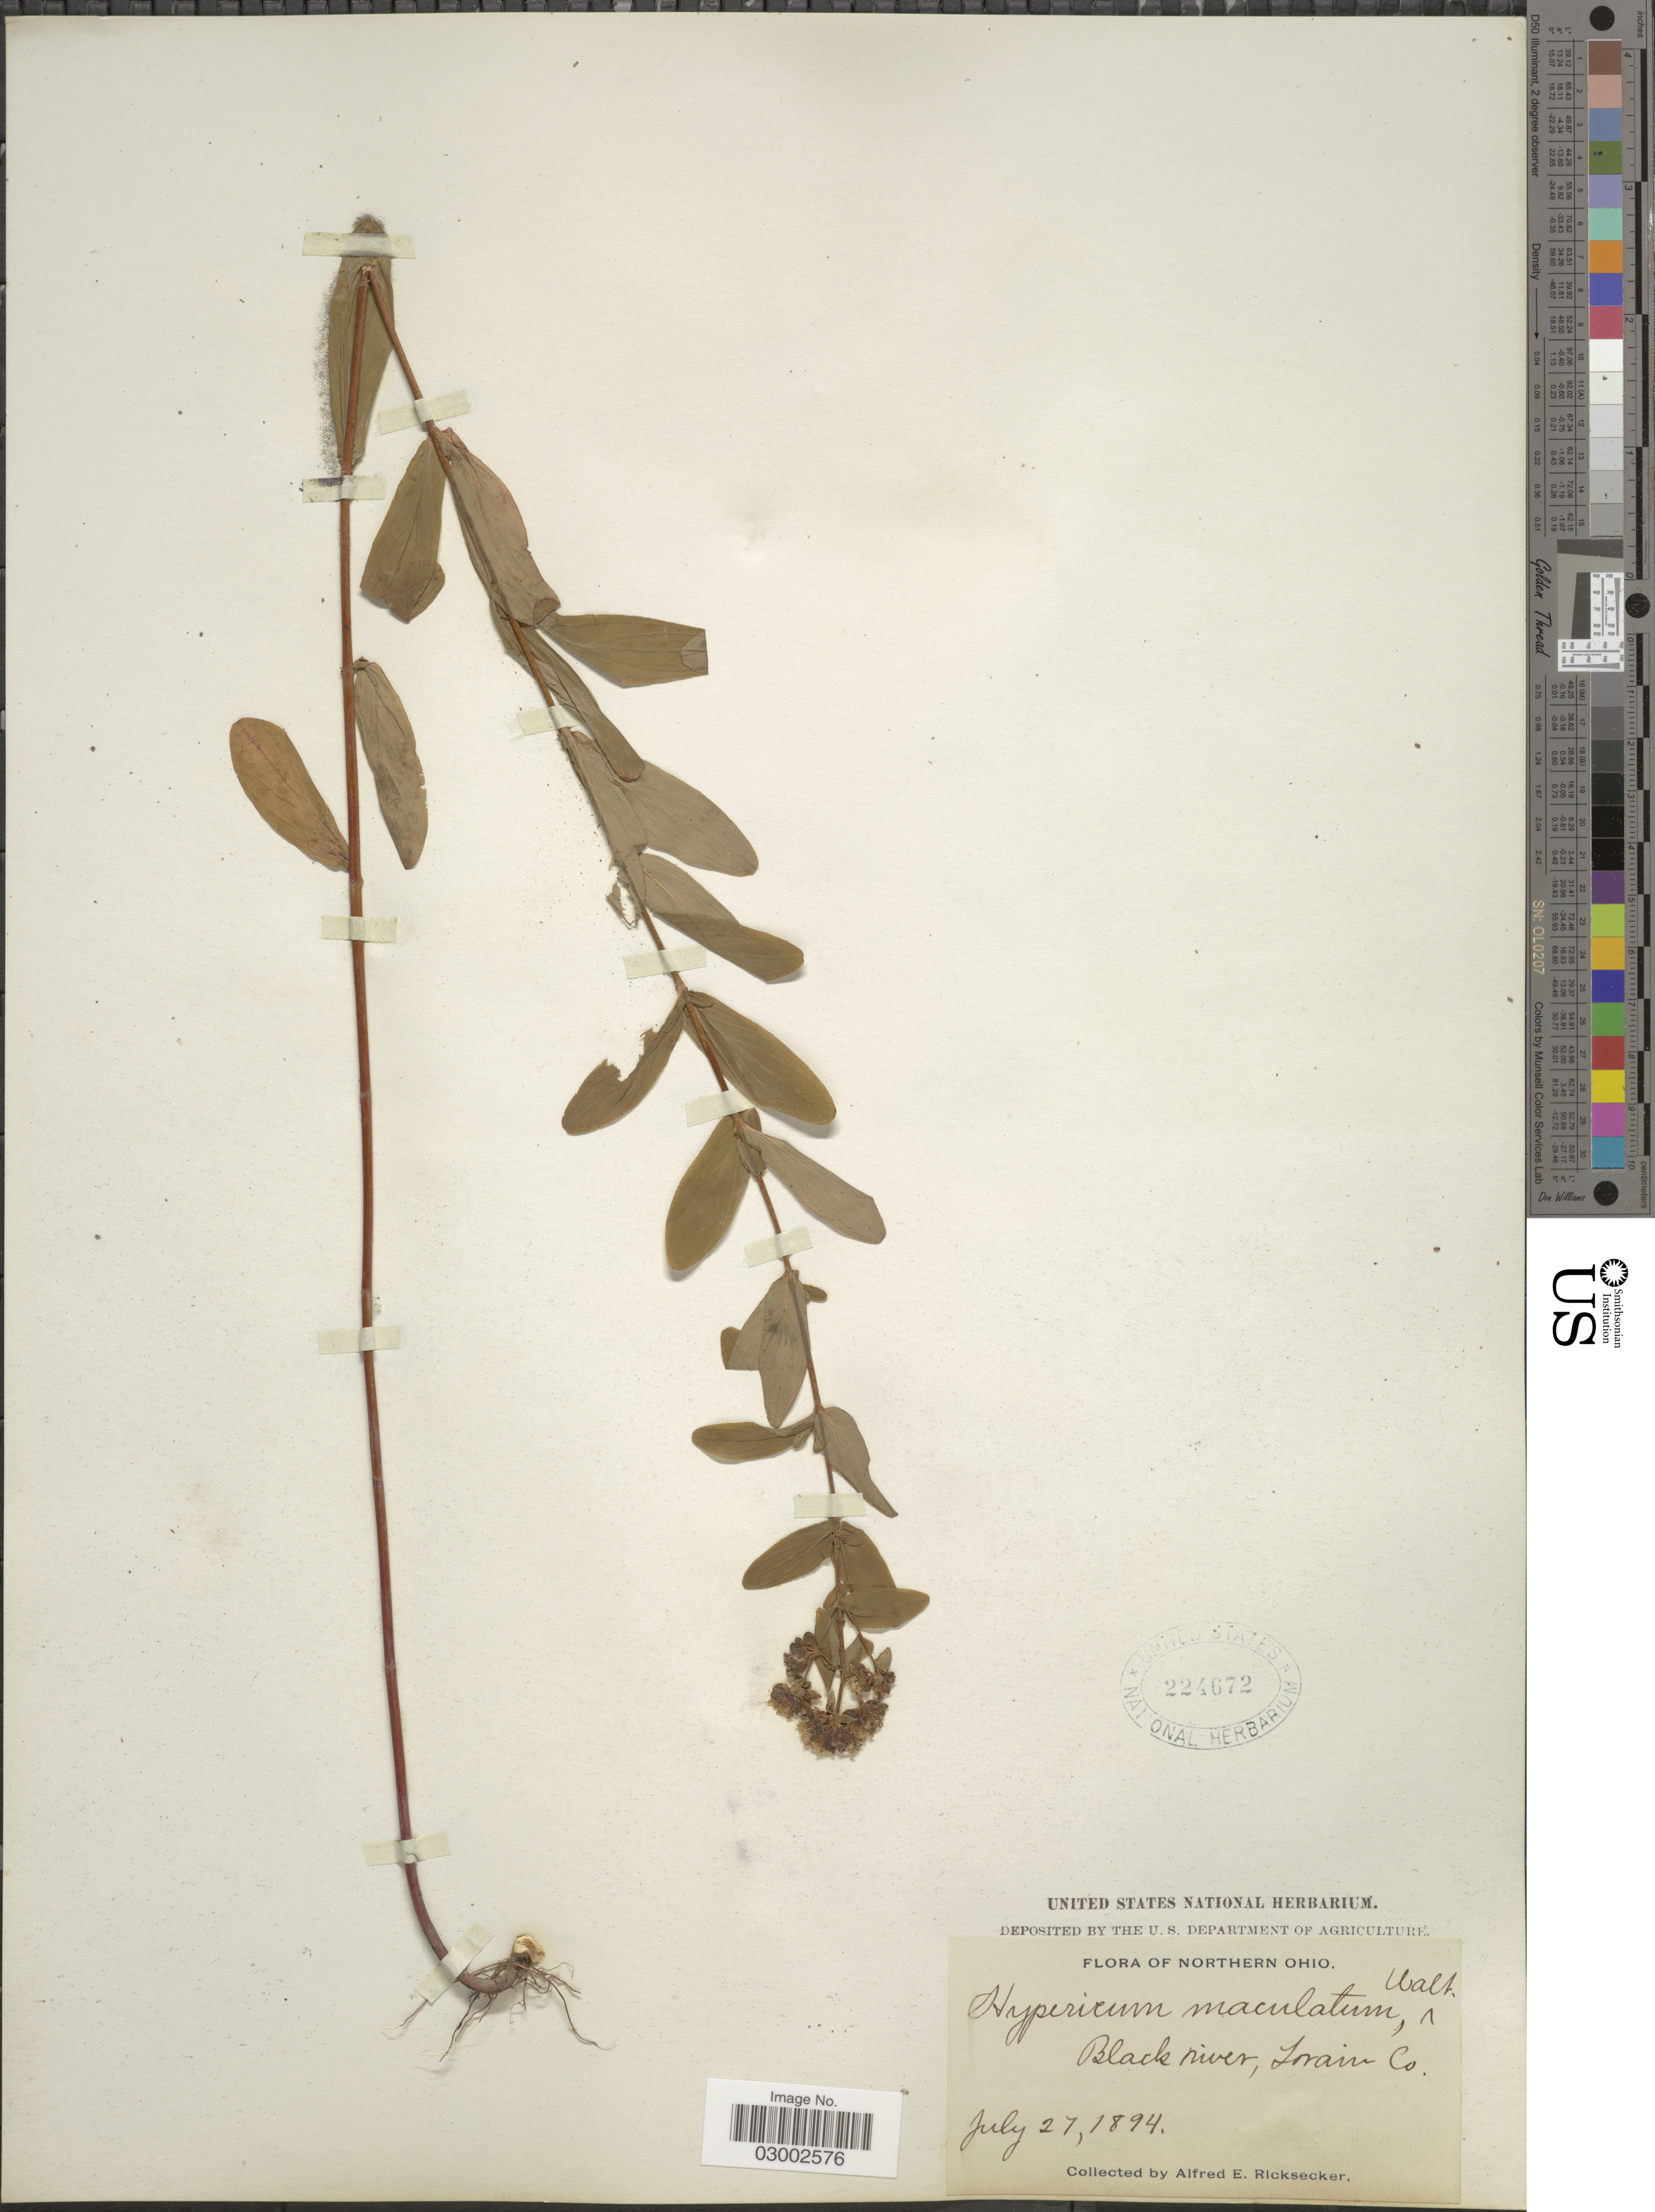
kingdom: Plantae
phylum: Tracheophyta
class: Magnoliopsida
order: Malpighiales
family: Hypericaceae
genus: Hypericum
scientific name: Hypericum punctatum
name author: Lam.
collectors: A. E. Ricksecker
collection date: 1894-07-27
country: United States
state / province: Ohio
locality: Northern Ohio. Black river, Lorain Co.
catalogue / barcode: US 224672